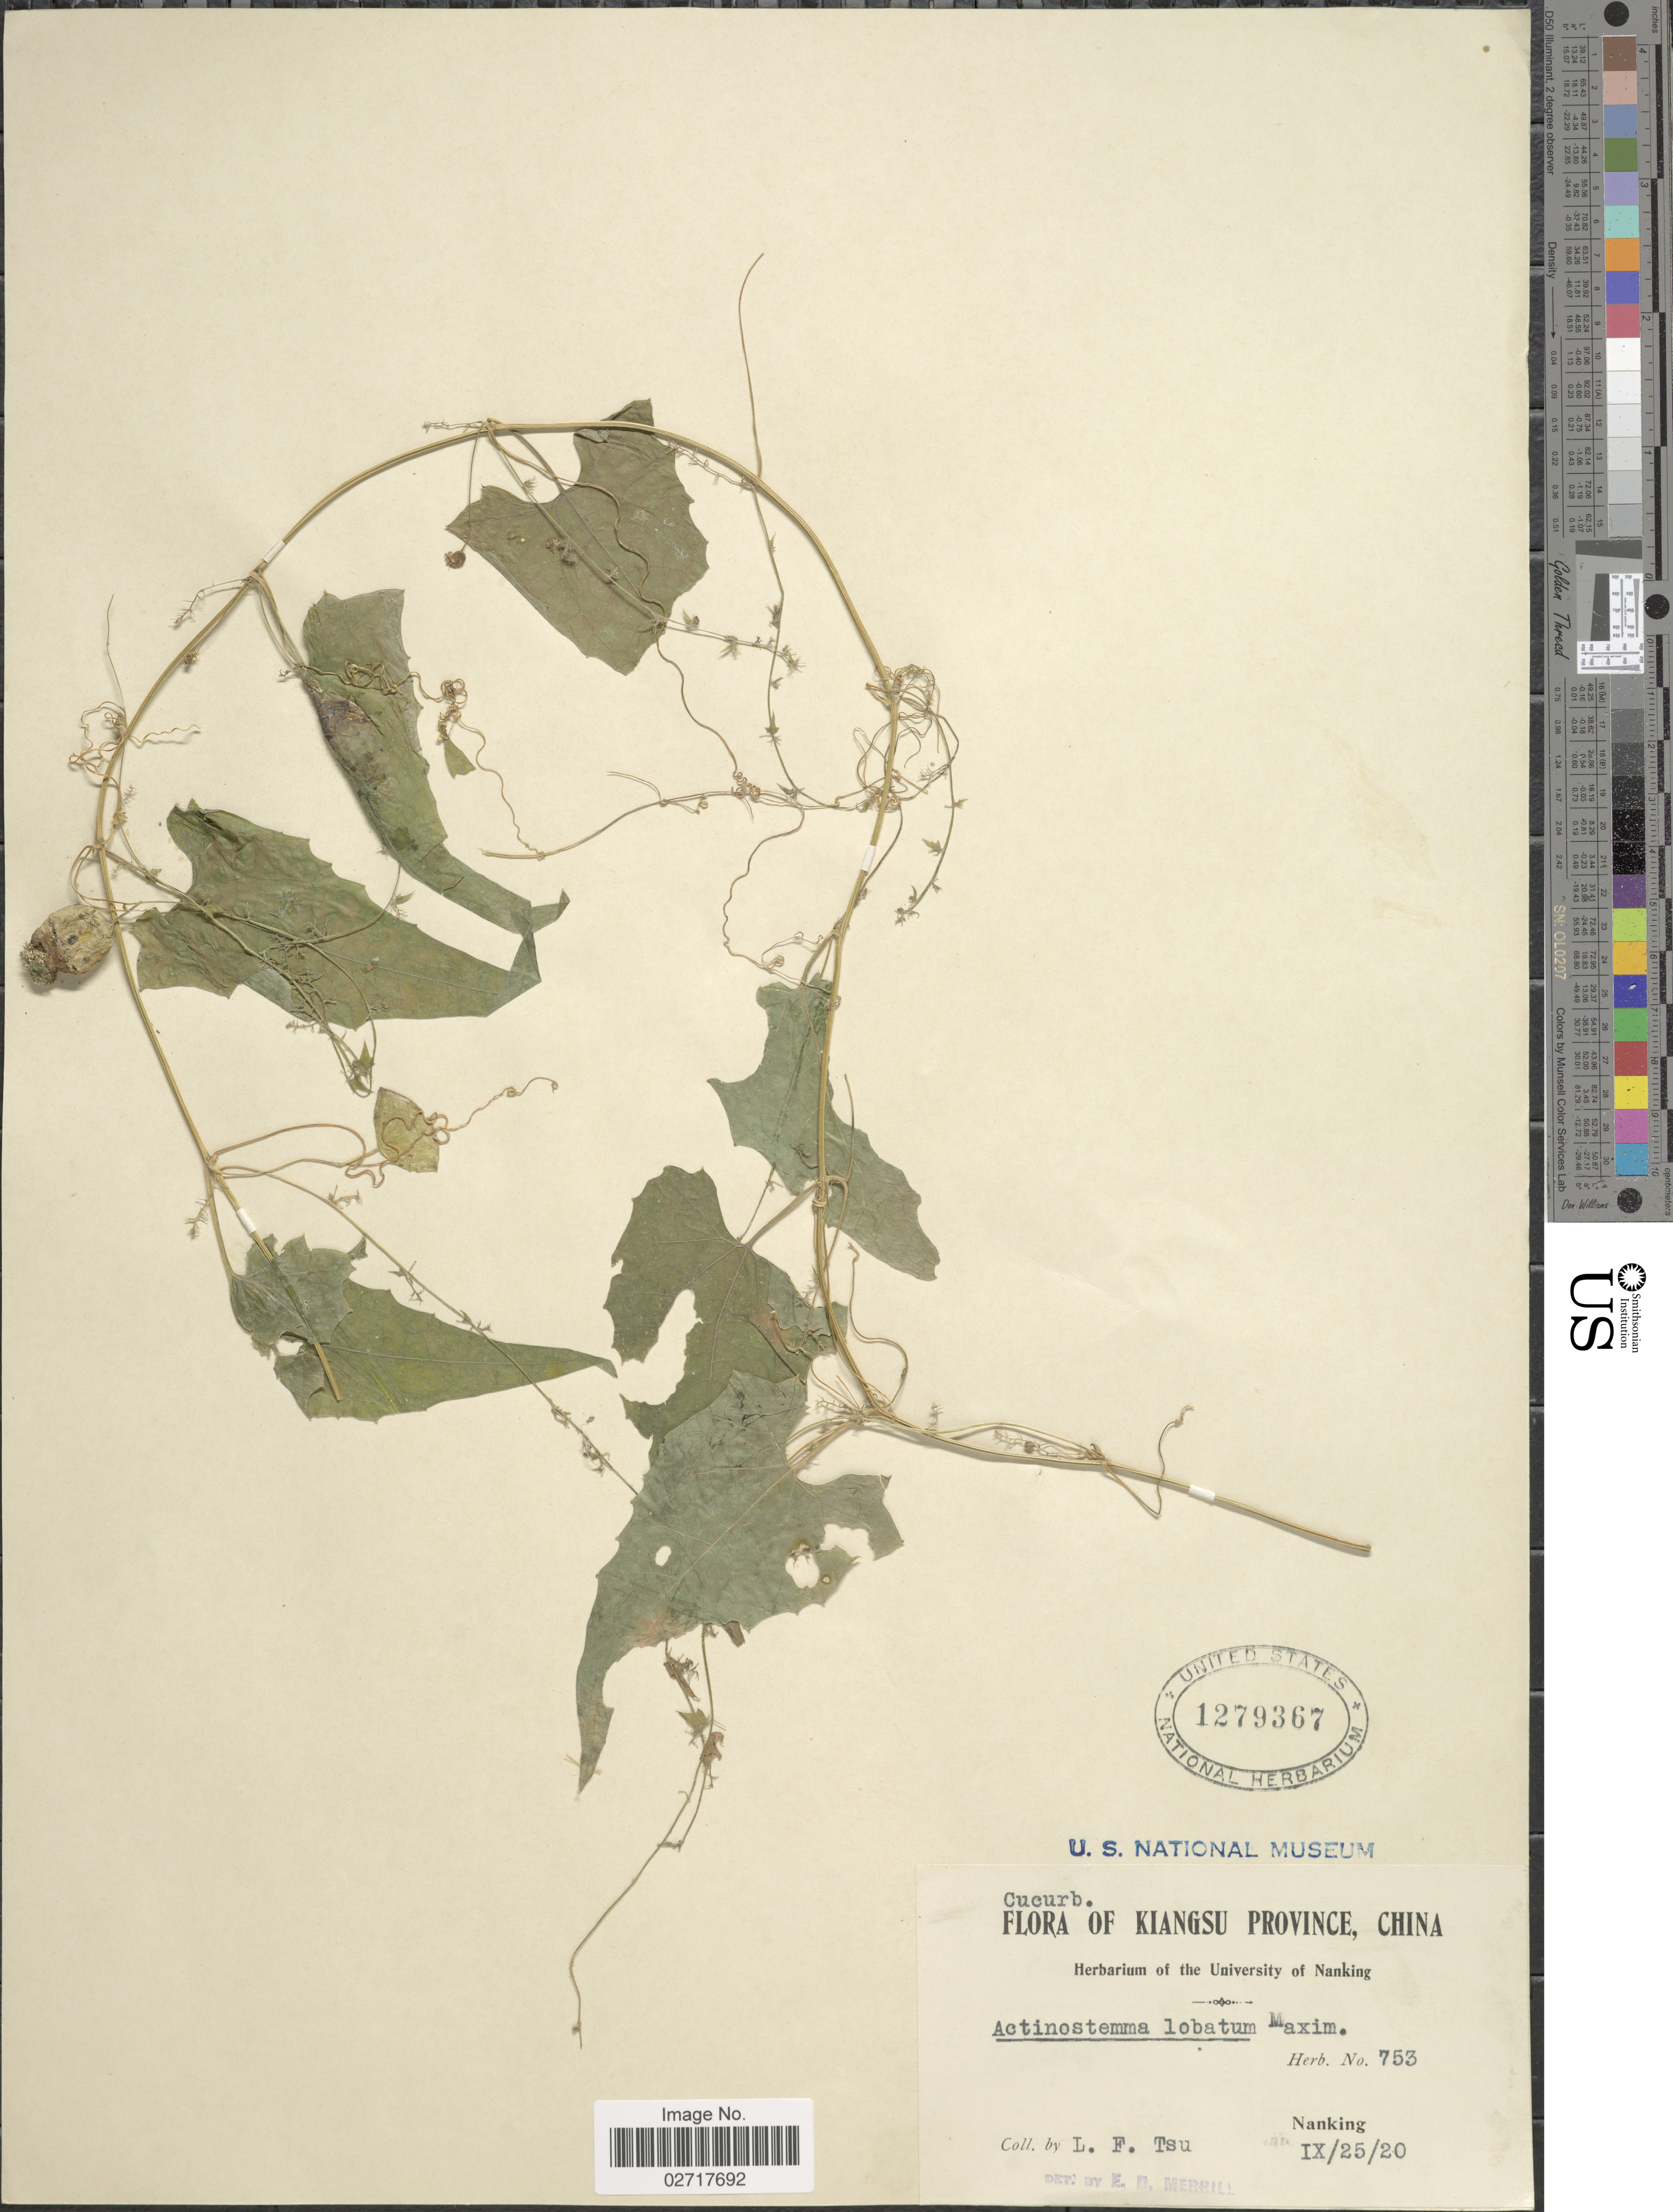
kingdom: Plantae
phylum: Tracheophyta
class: Magnoliopsida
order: Cucurbitales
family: Cucurbitaceae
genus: Actinostemma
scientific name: Actinostemma tenerum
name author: Griff.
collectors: L. Tsu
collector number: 753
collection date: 1920-09-25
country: China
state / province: Jiangsu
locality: Kiangsu Province, Nanking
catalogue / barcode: US 1279367